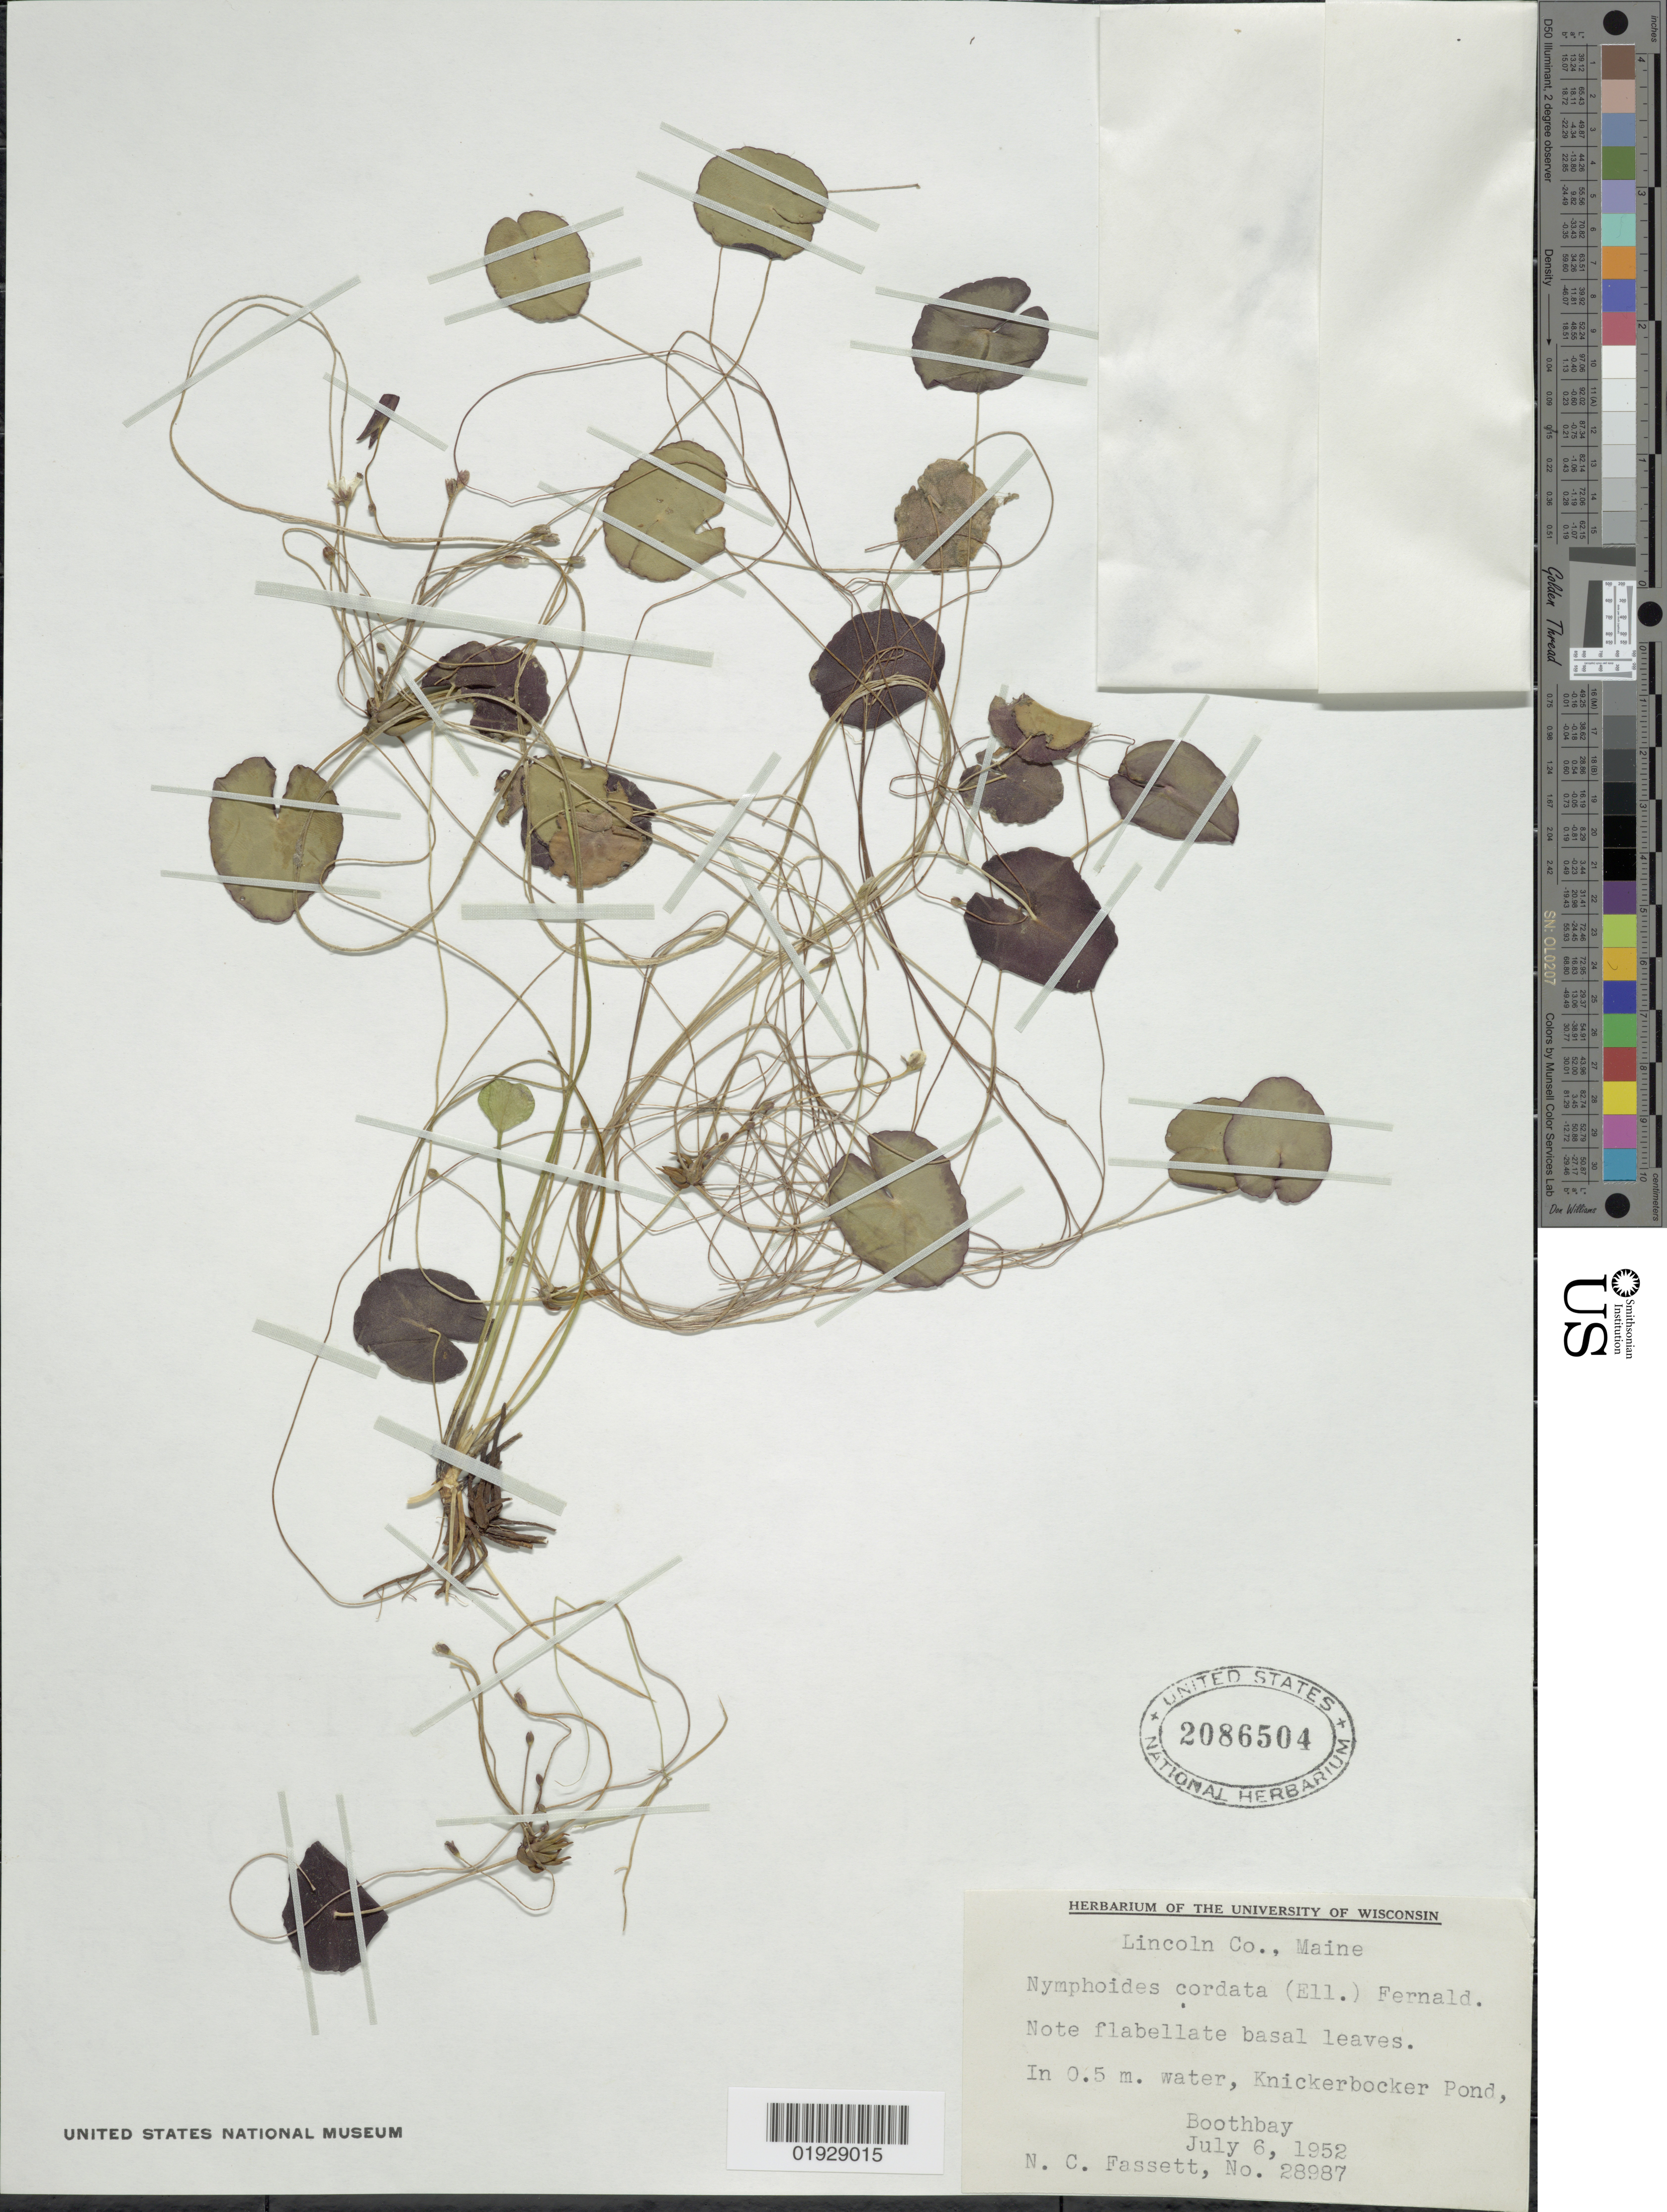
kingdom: Plantae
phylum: Tracheophyta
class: Magnoliopsida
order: Asterales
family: Menyanthaceae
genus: Nymphoides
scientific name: Nymphoides cordata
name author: (Elliot) Fernald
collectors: N. C. Fassett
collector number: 28987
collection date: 1952-07-06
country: United States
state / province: Maine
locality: Lincoln Co., In 0.5 m. water, Knickerbocker Pond, Boothbay.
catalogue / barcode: US 2086504